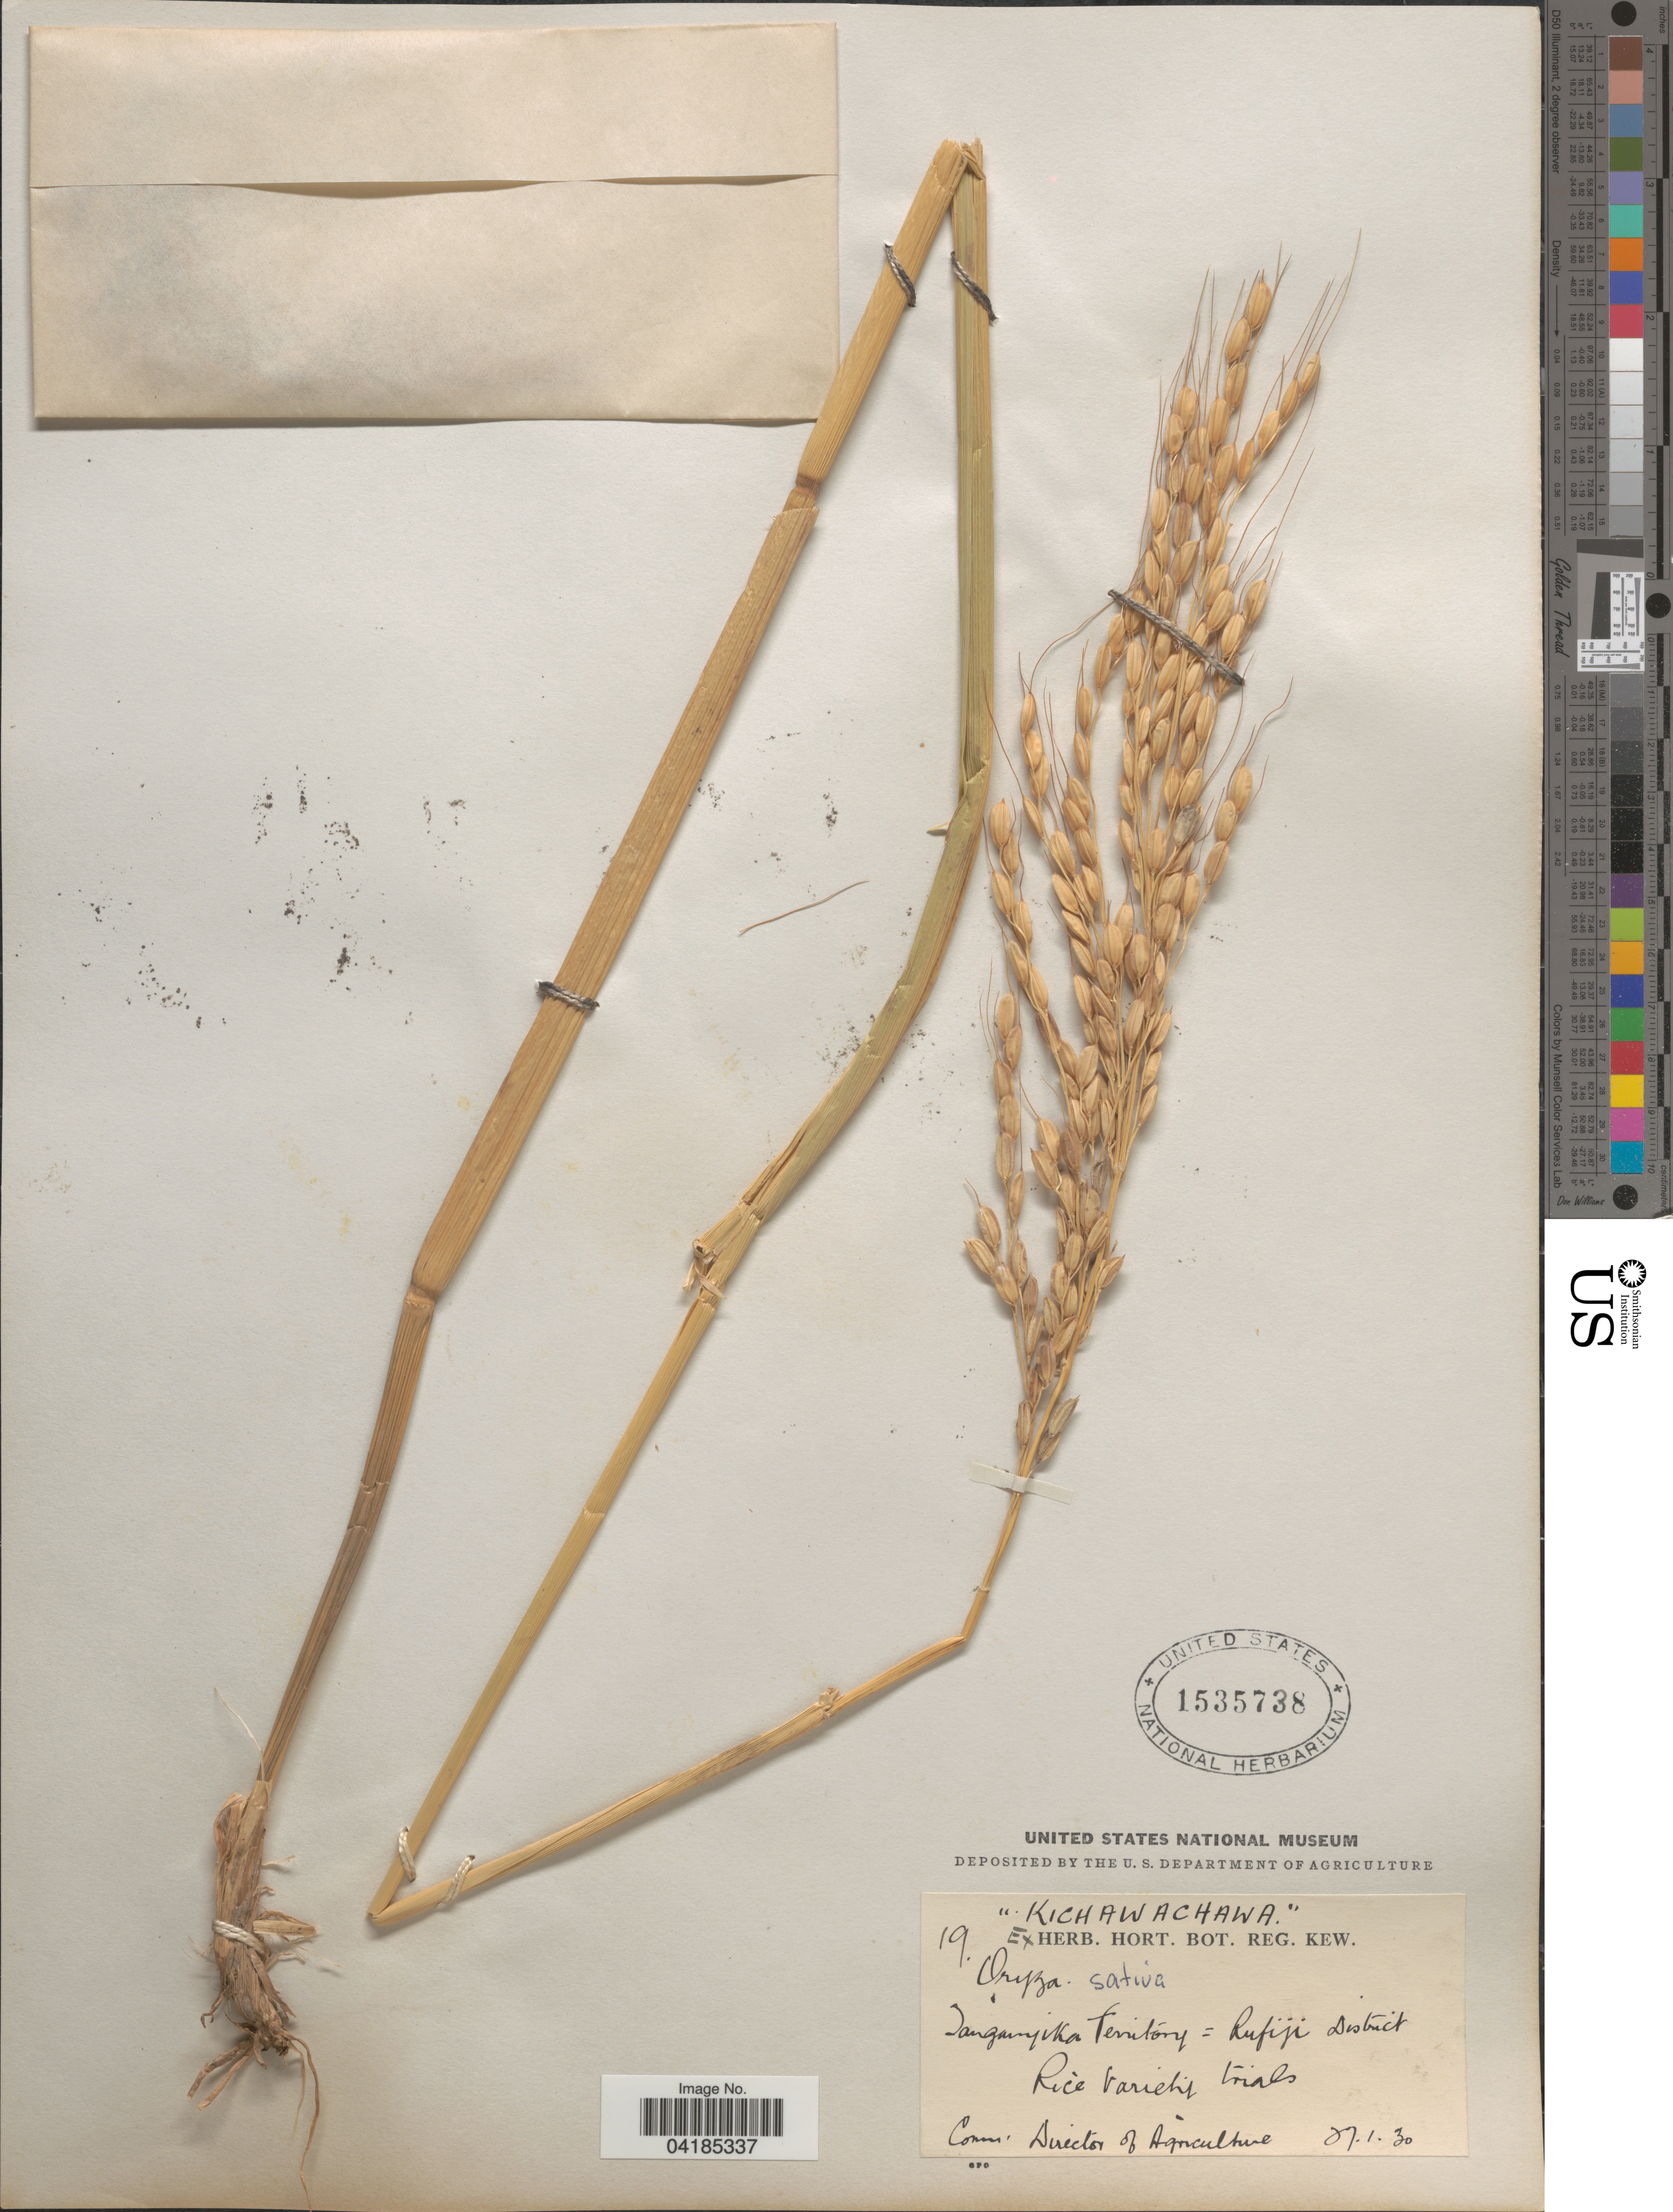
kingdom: Plantae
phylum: Tracheophyta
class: Liliopsida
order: Poales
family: Poaceae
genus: Oryza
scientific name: Oryza sativa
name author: L.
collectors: ex herb. Hort. Reg. Kew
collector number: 19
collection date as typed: Transcribed d/m/y: 27/1/30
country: Tanzania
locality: Tanganyika Territory: Rufiji District.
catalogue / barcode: US 1535738